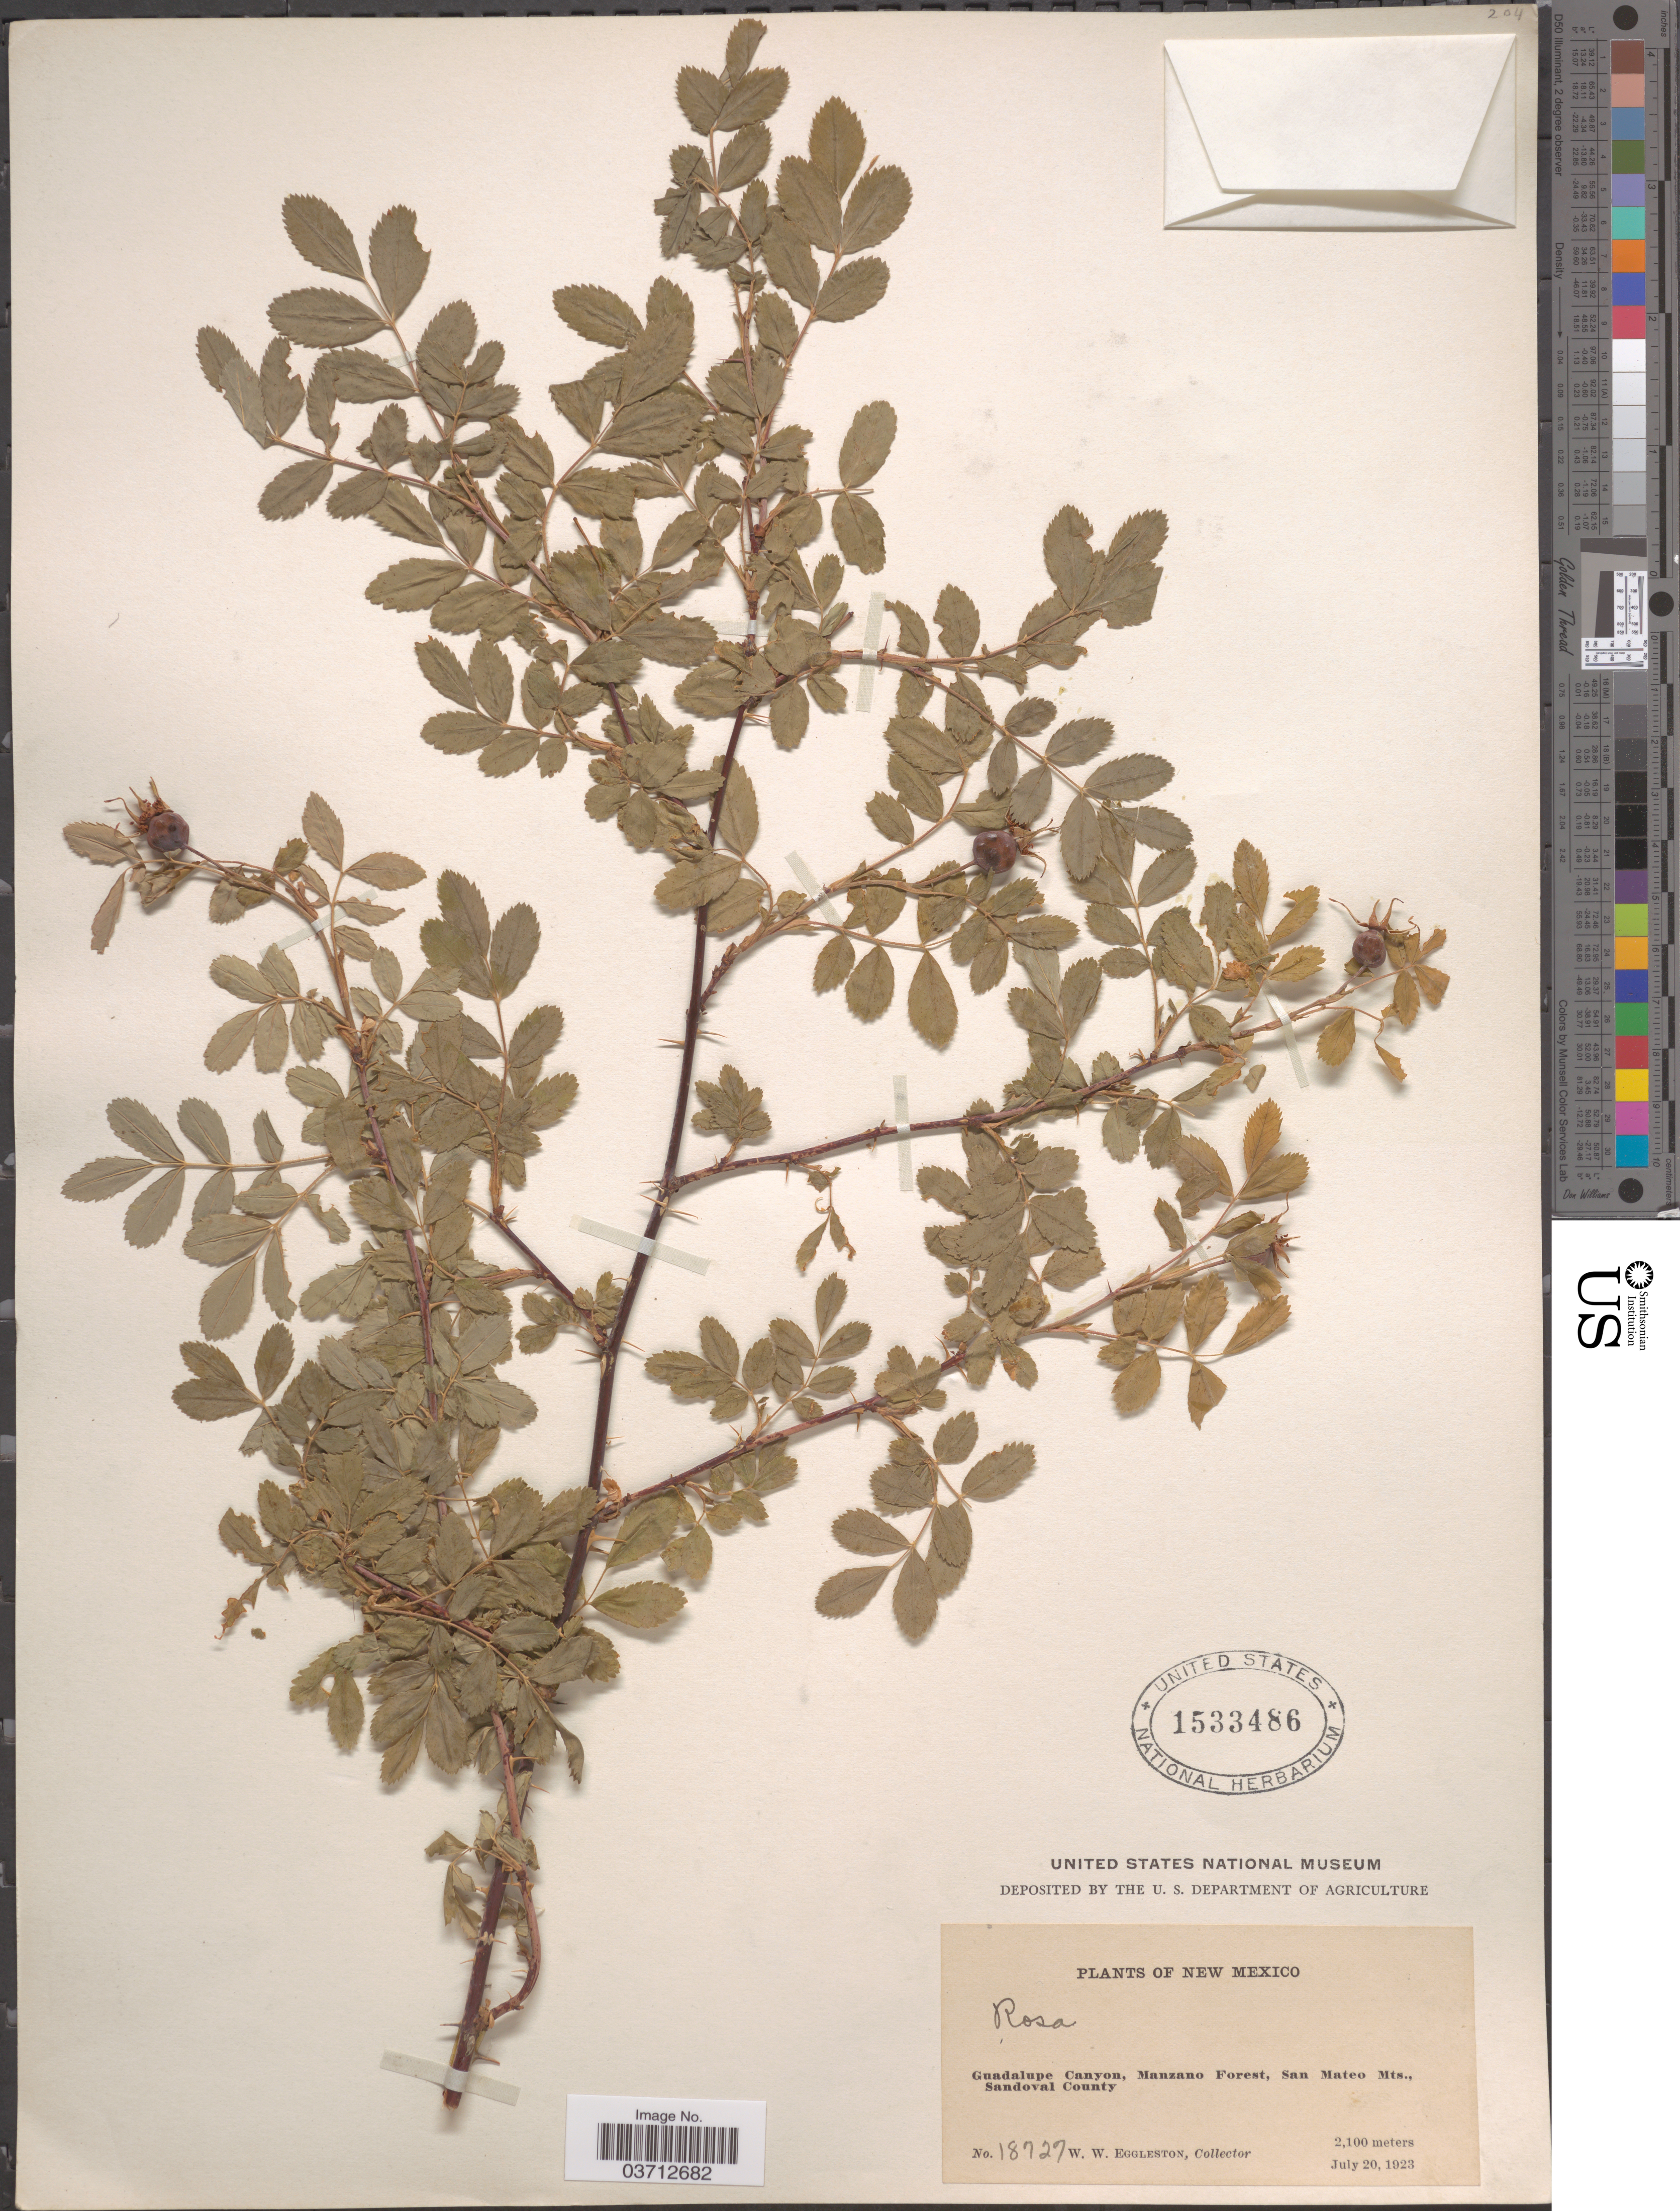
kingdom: Plantae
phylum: Tracheophyta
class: Magnoliopsida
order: Rosales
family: Rosaceae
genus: Rosa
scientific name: Rosa sp.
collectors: W. W. Eggleston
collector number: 18727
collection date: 1923-07-20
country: United States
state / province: New Mexico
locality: Guadalupe Canyon, Manzano Forest, San Mateo Mts., Sandoval County.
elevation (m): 2100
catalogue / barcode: US 1533486